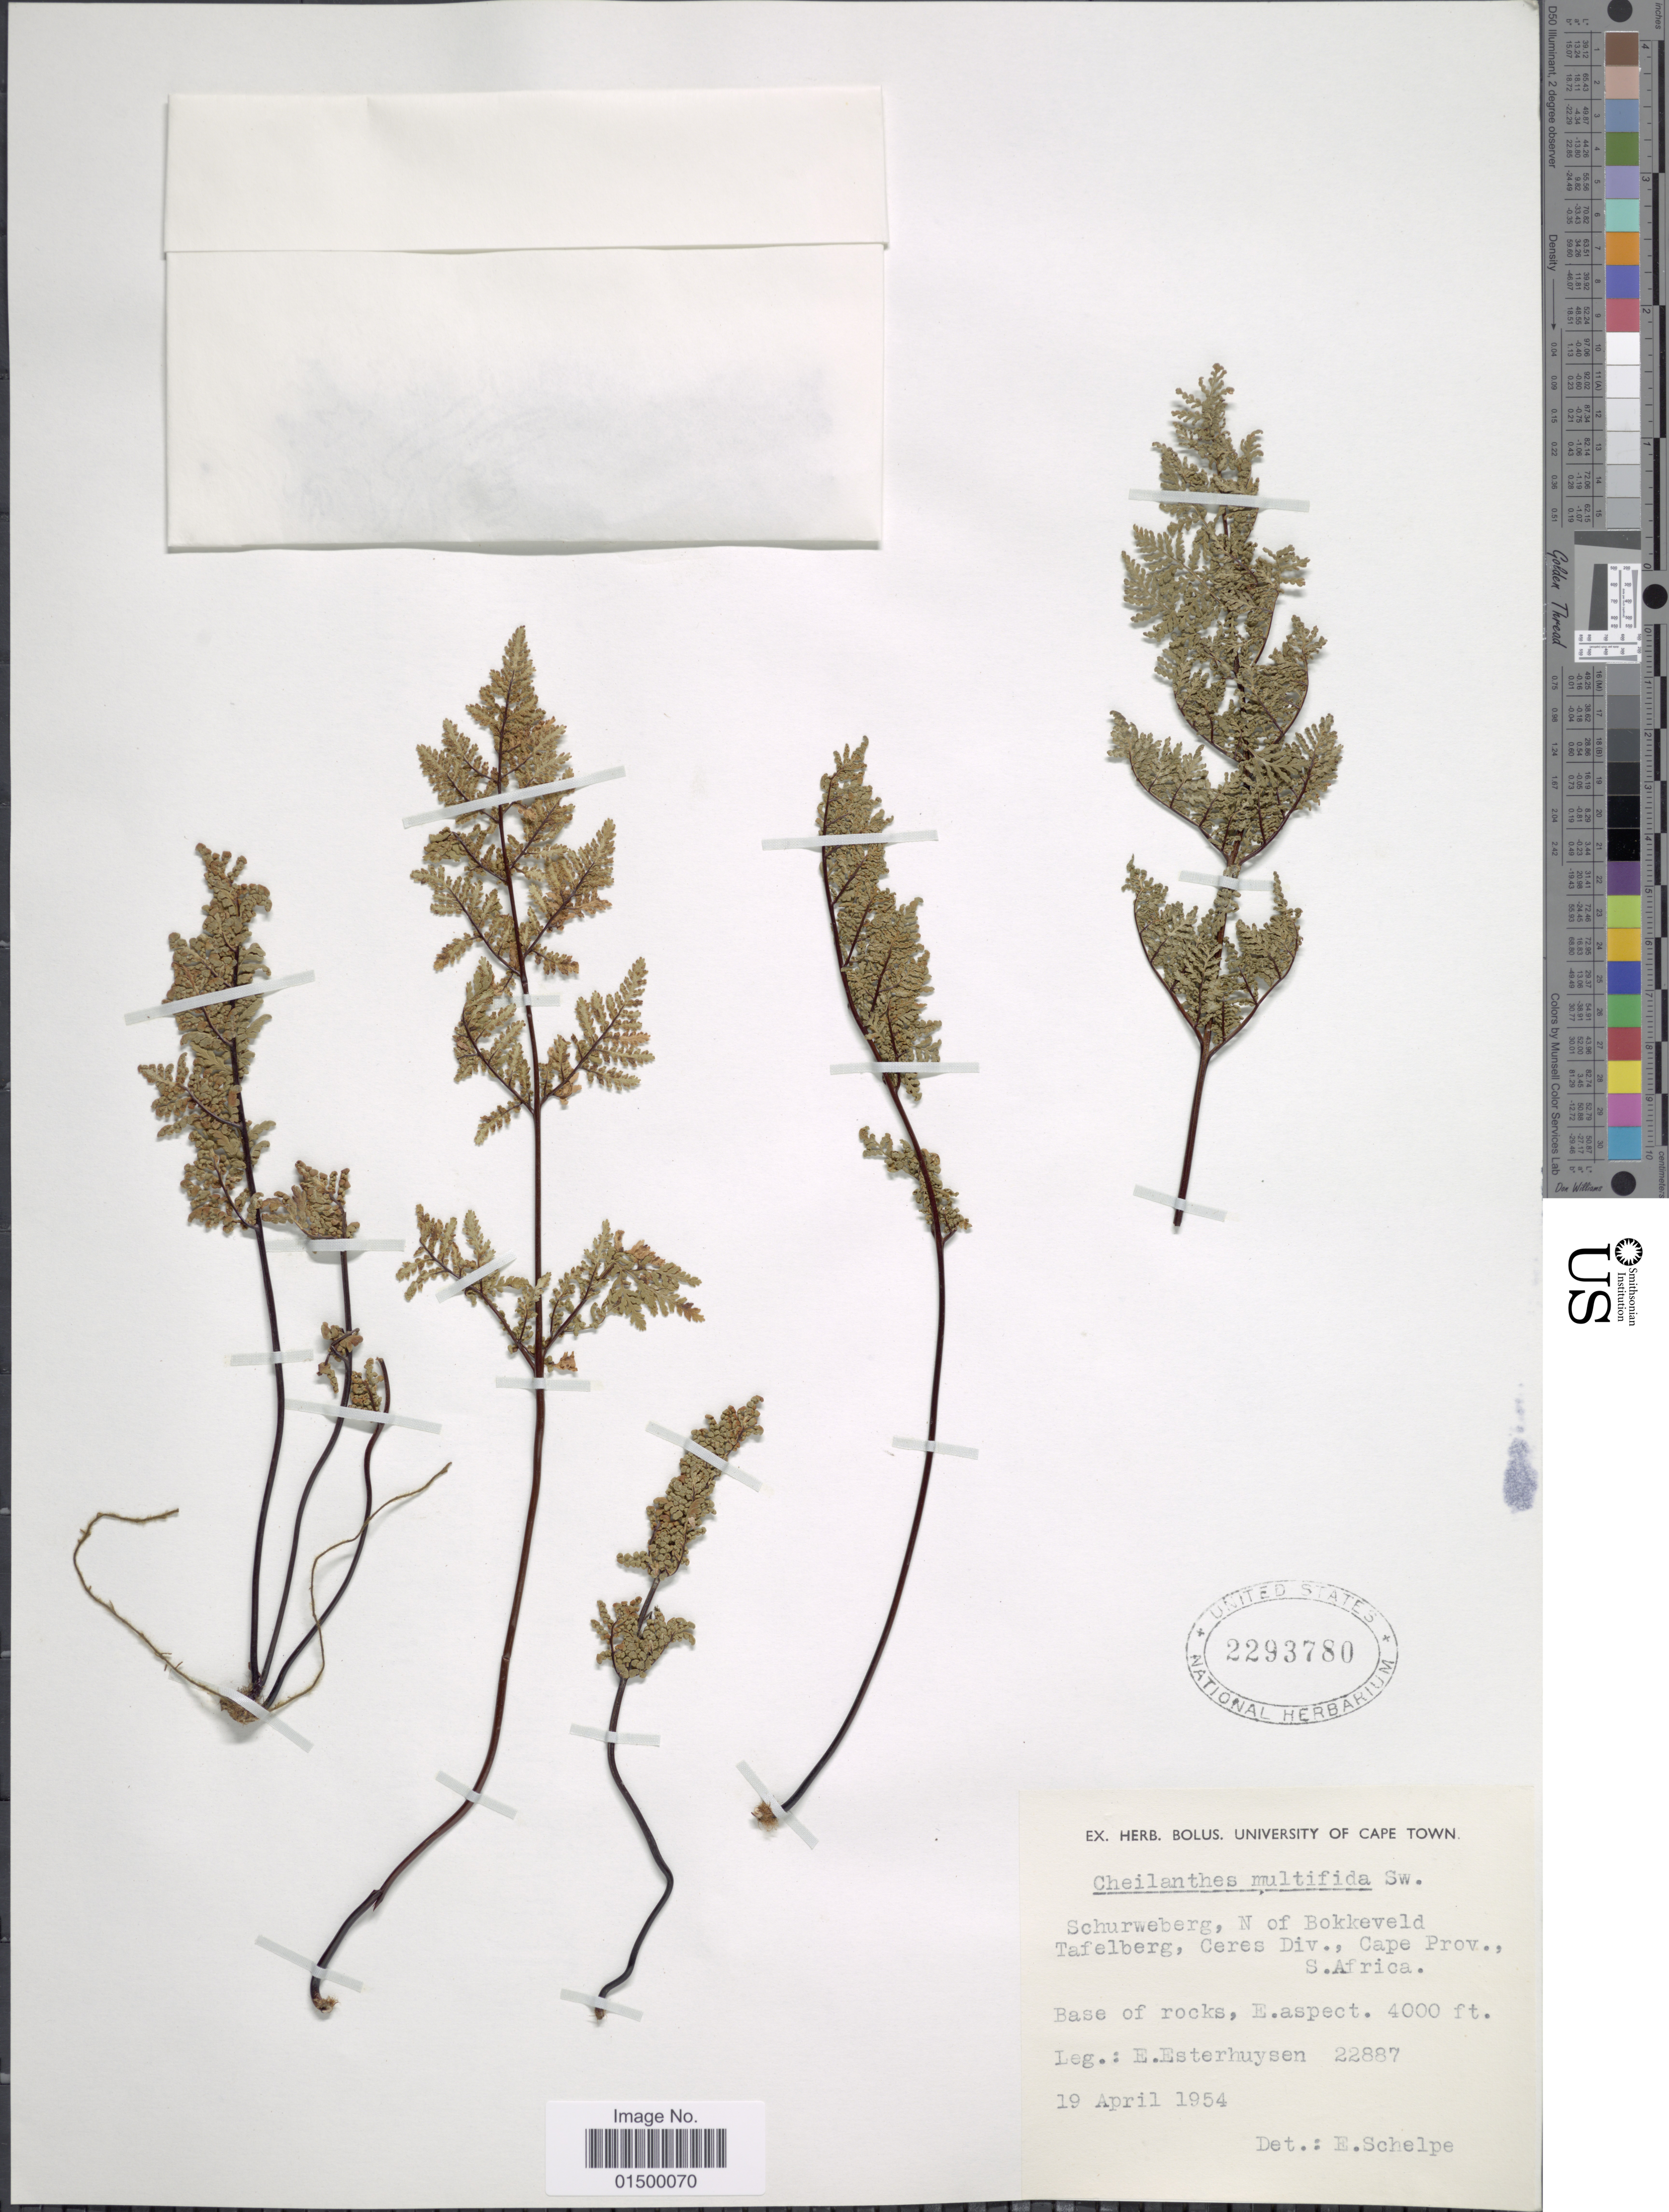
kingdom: Plantae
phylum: Tracheophyta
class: Polypodiopsida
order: Polypodiales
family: Pteridaceae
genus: Cheilanthes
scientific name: Cheilanthes multifida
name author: Sw.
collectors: E. E. Esterhuysen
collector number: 22887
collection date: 1954-04-19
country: South Africa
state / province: Western Cape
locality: Schurweberg, N of Bokkeveld Tafelberg, Ceres Div., Cape Prov., S. Africa.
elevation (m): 1219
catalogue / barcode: US 2293780